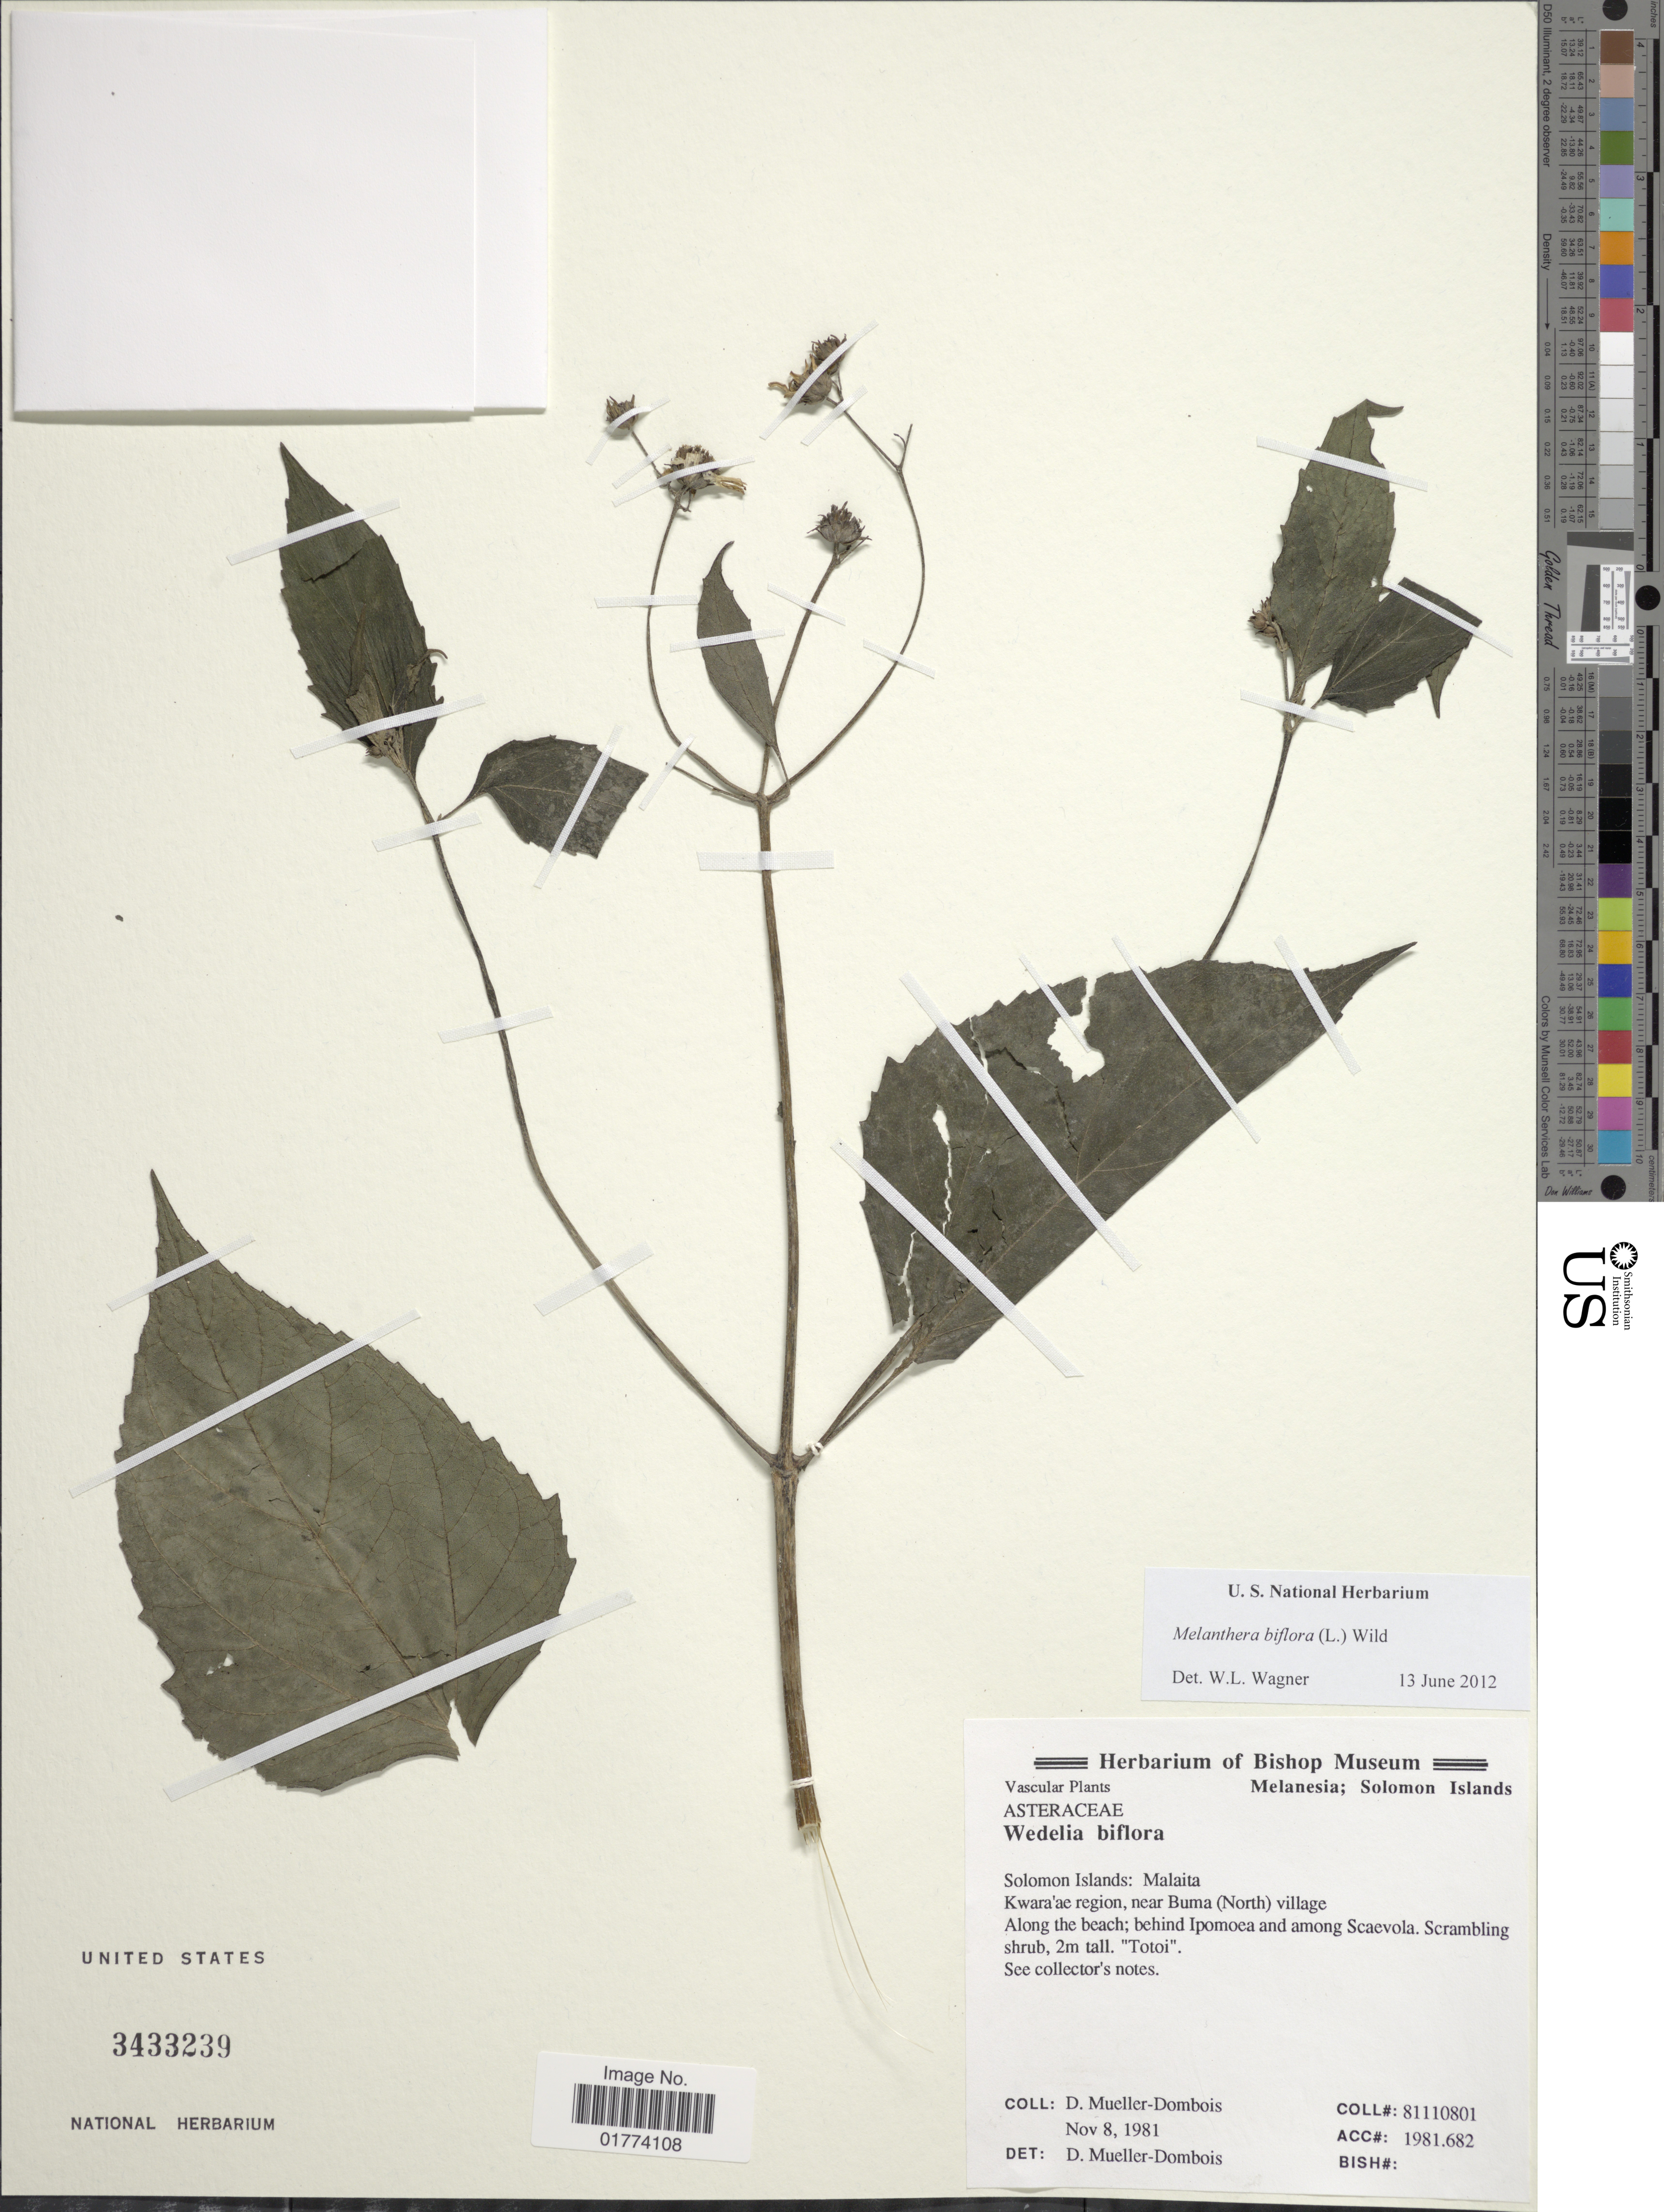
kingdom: Plantae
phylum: Tracheophyta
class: Magnoliopsida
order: Asterales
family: Asteraceae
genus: Wollastonia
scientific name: Wollastonia biflora var. biflora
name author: (L.) DC.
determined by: Wagner, W. L., (BOT), Smithsonian Institution - National Museum of Natural History (UNITED STATES)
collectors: D. Mueller-Dombois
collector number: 81110801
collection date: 1981-11-08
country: Solomon Islands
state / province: Solomon Islands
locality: Solomon Islands: Malaita, Kwara'ae region, near Buma (North) village, along the beach; behind Ipomoea and among Scaevola, "Totoi"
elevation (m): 2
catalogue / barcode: US 3433239